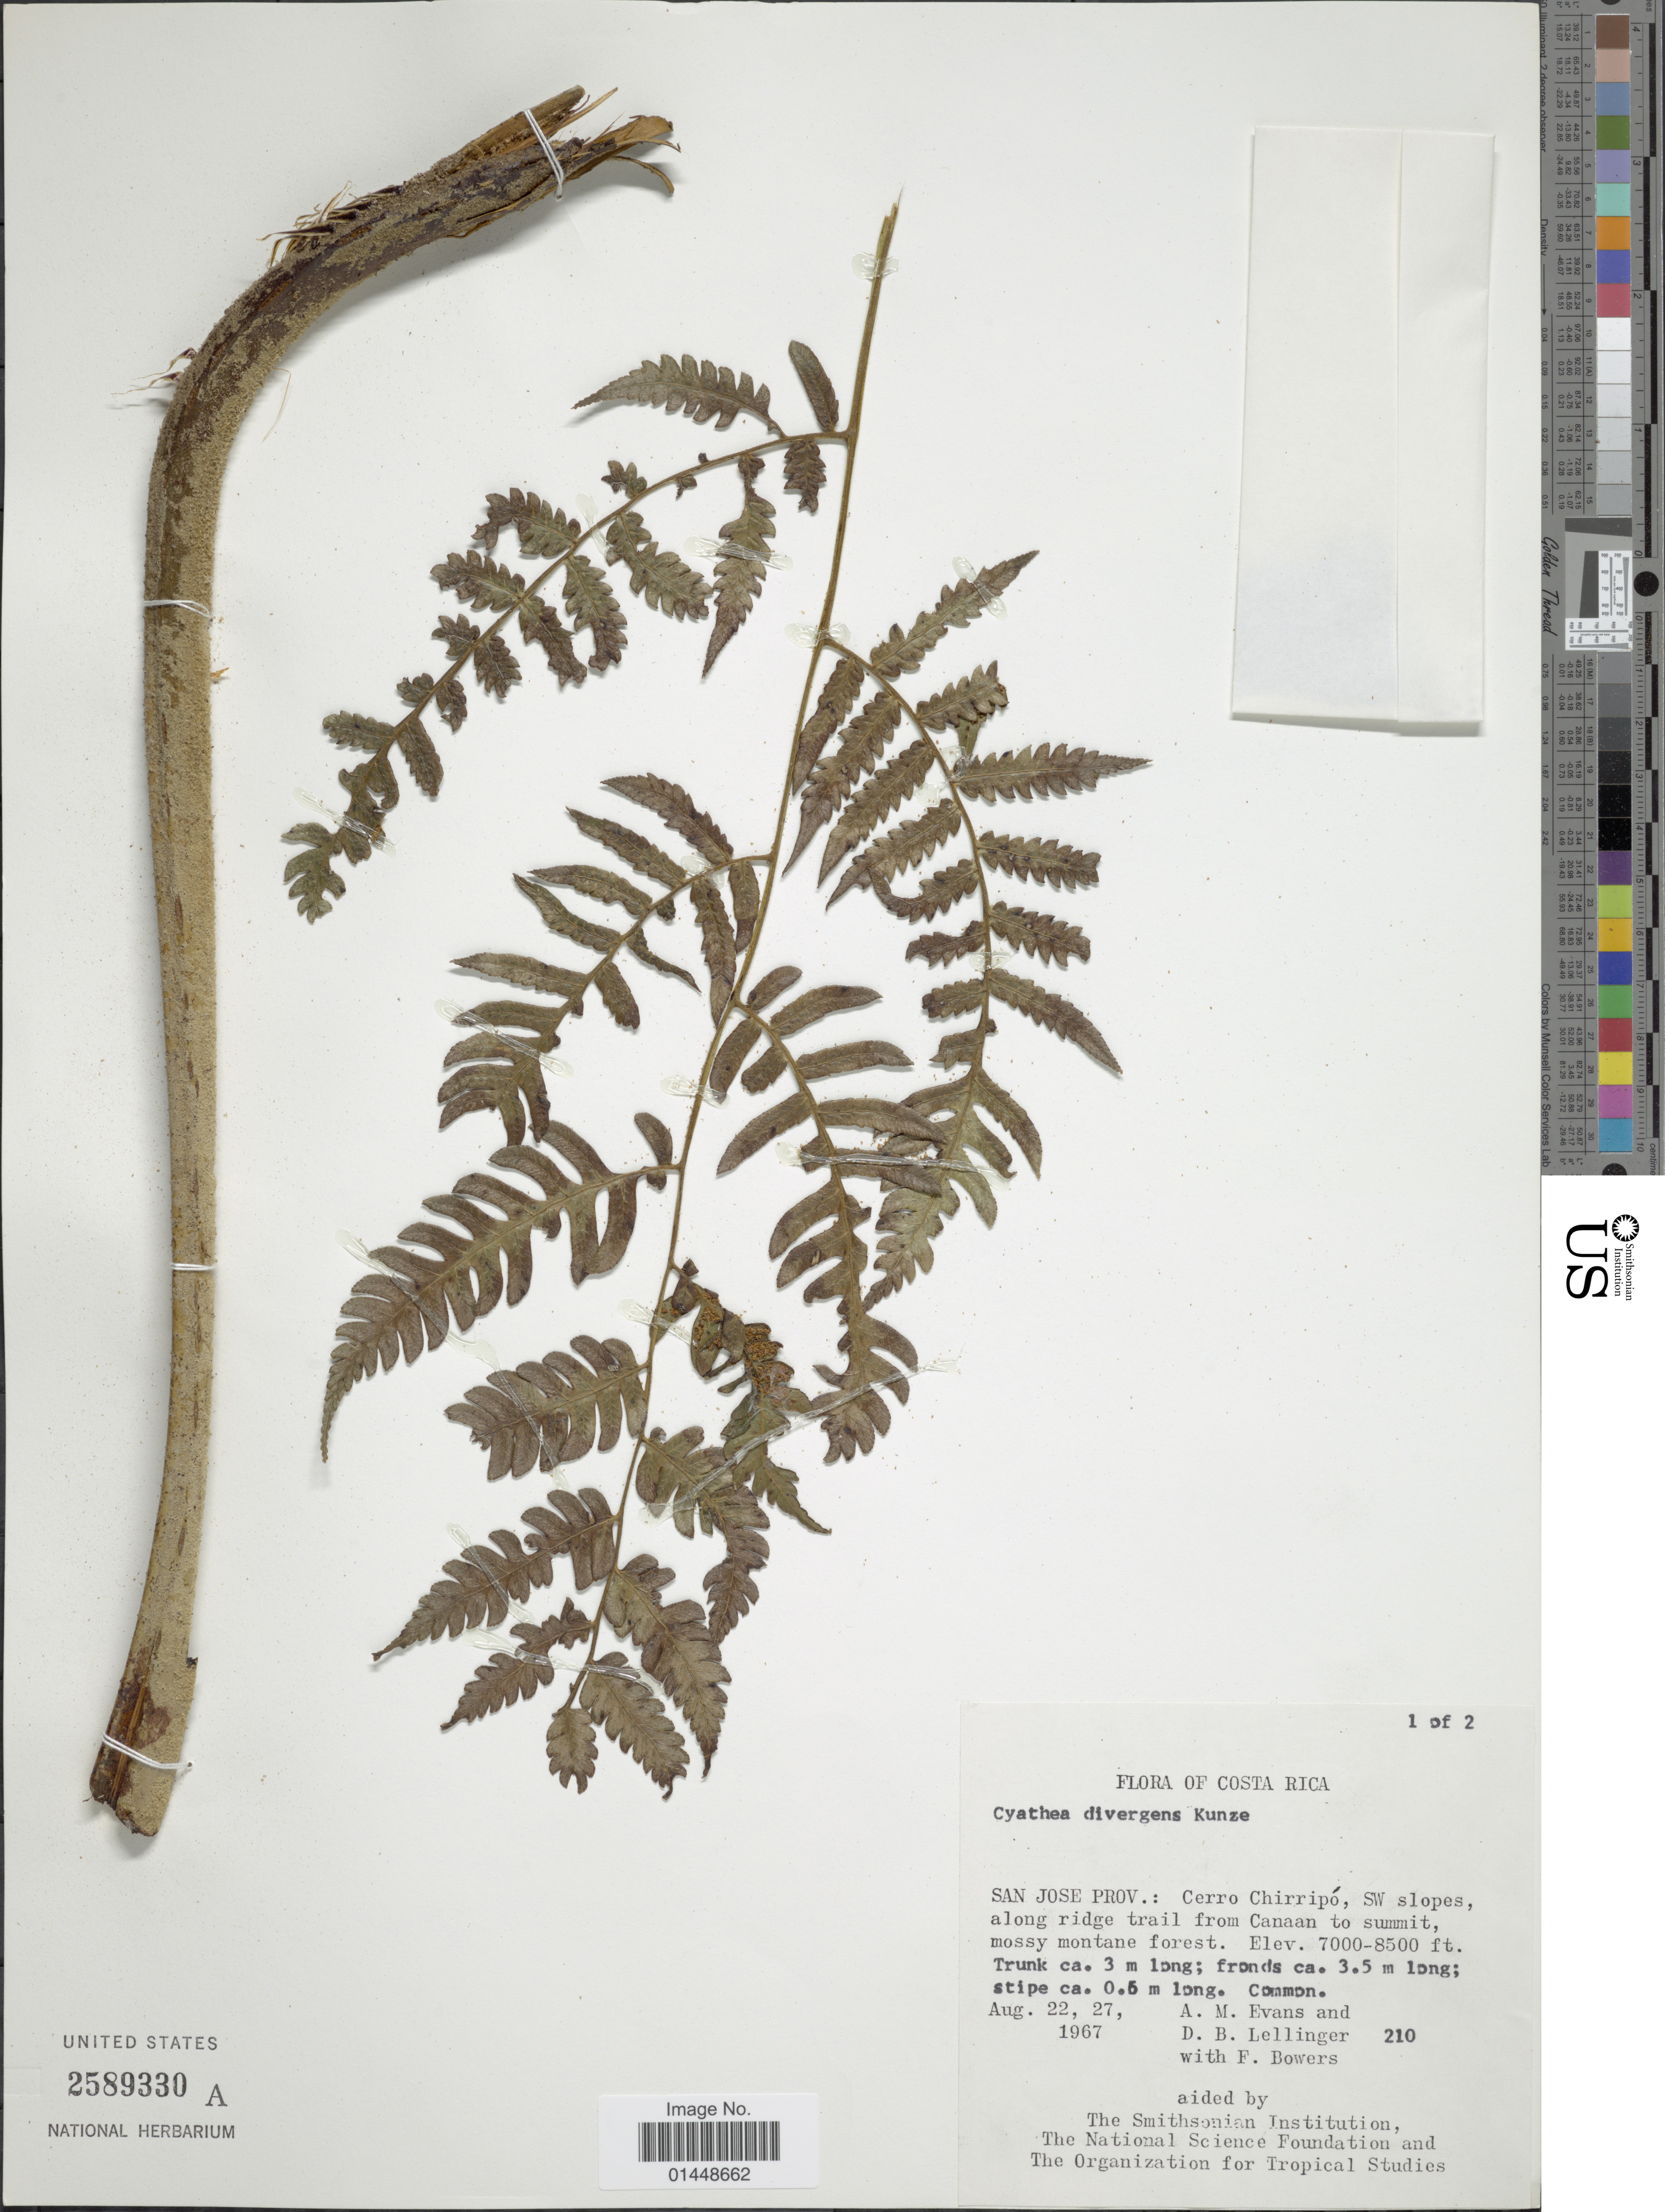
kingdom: Plantae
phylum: Tracheophyta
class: Polypodiopsida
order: Cyatheales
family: Cyatheaceae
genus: Cyathea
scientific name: Cyathea divergens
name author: Kunze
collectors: A. M. Evans, D. B. Lellinger & F. Bowers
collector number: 210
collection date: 1967-08-22/1967-08-27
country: Costa Rica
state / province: San José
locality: San Jose Prov.: Cerro Chirripó, SW slopes, along ridge trail from Canaan to summit, mossy montane forest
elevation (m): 2134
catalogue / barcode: US 2589330A